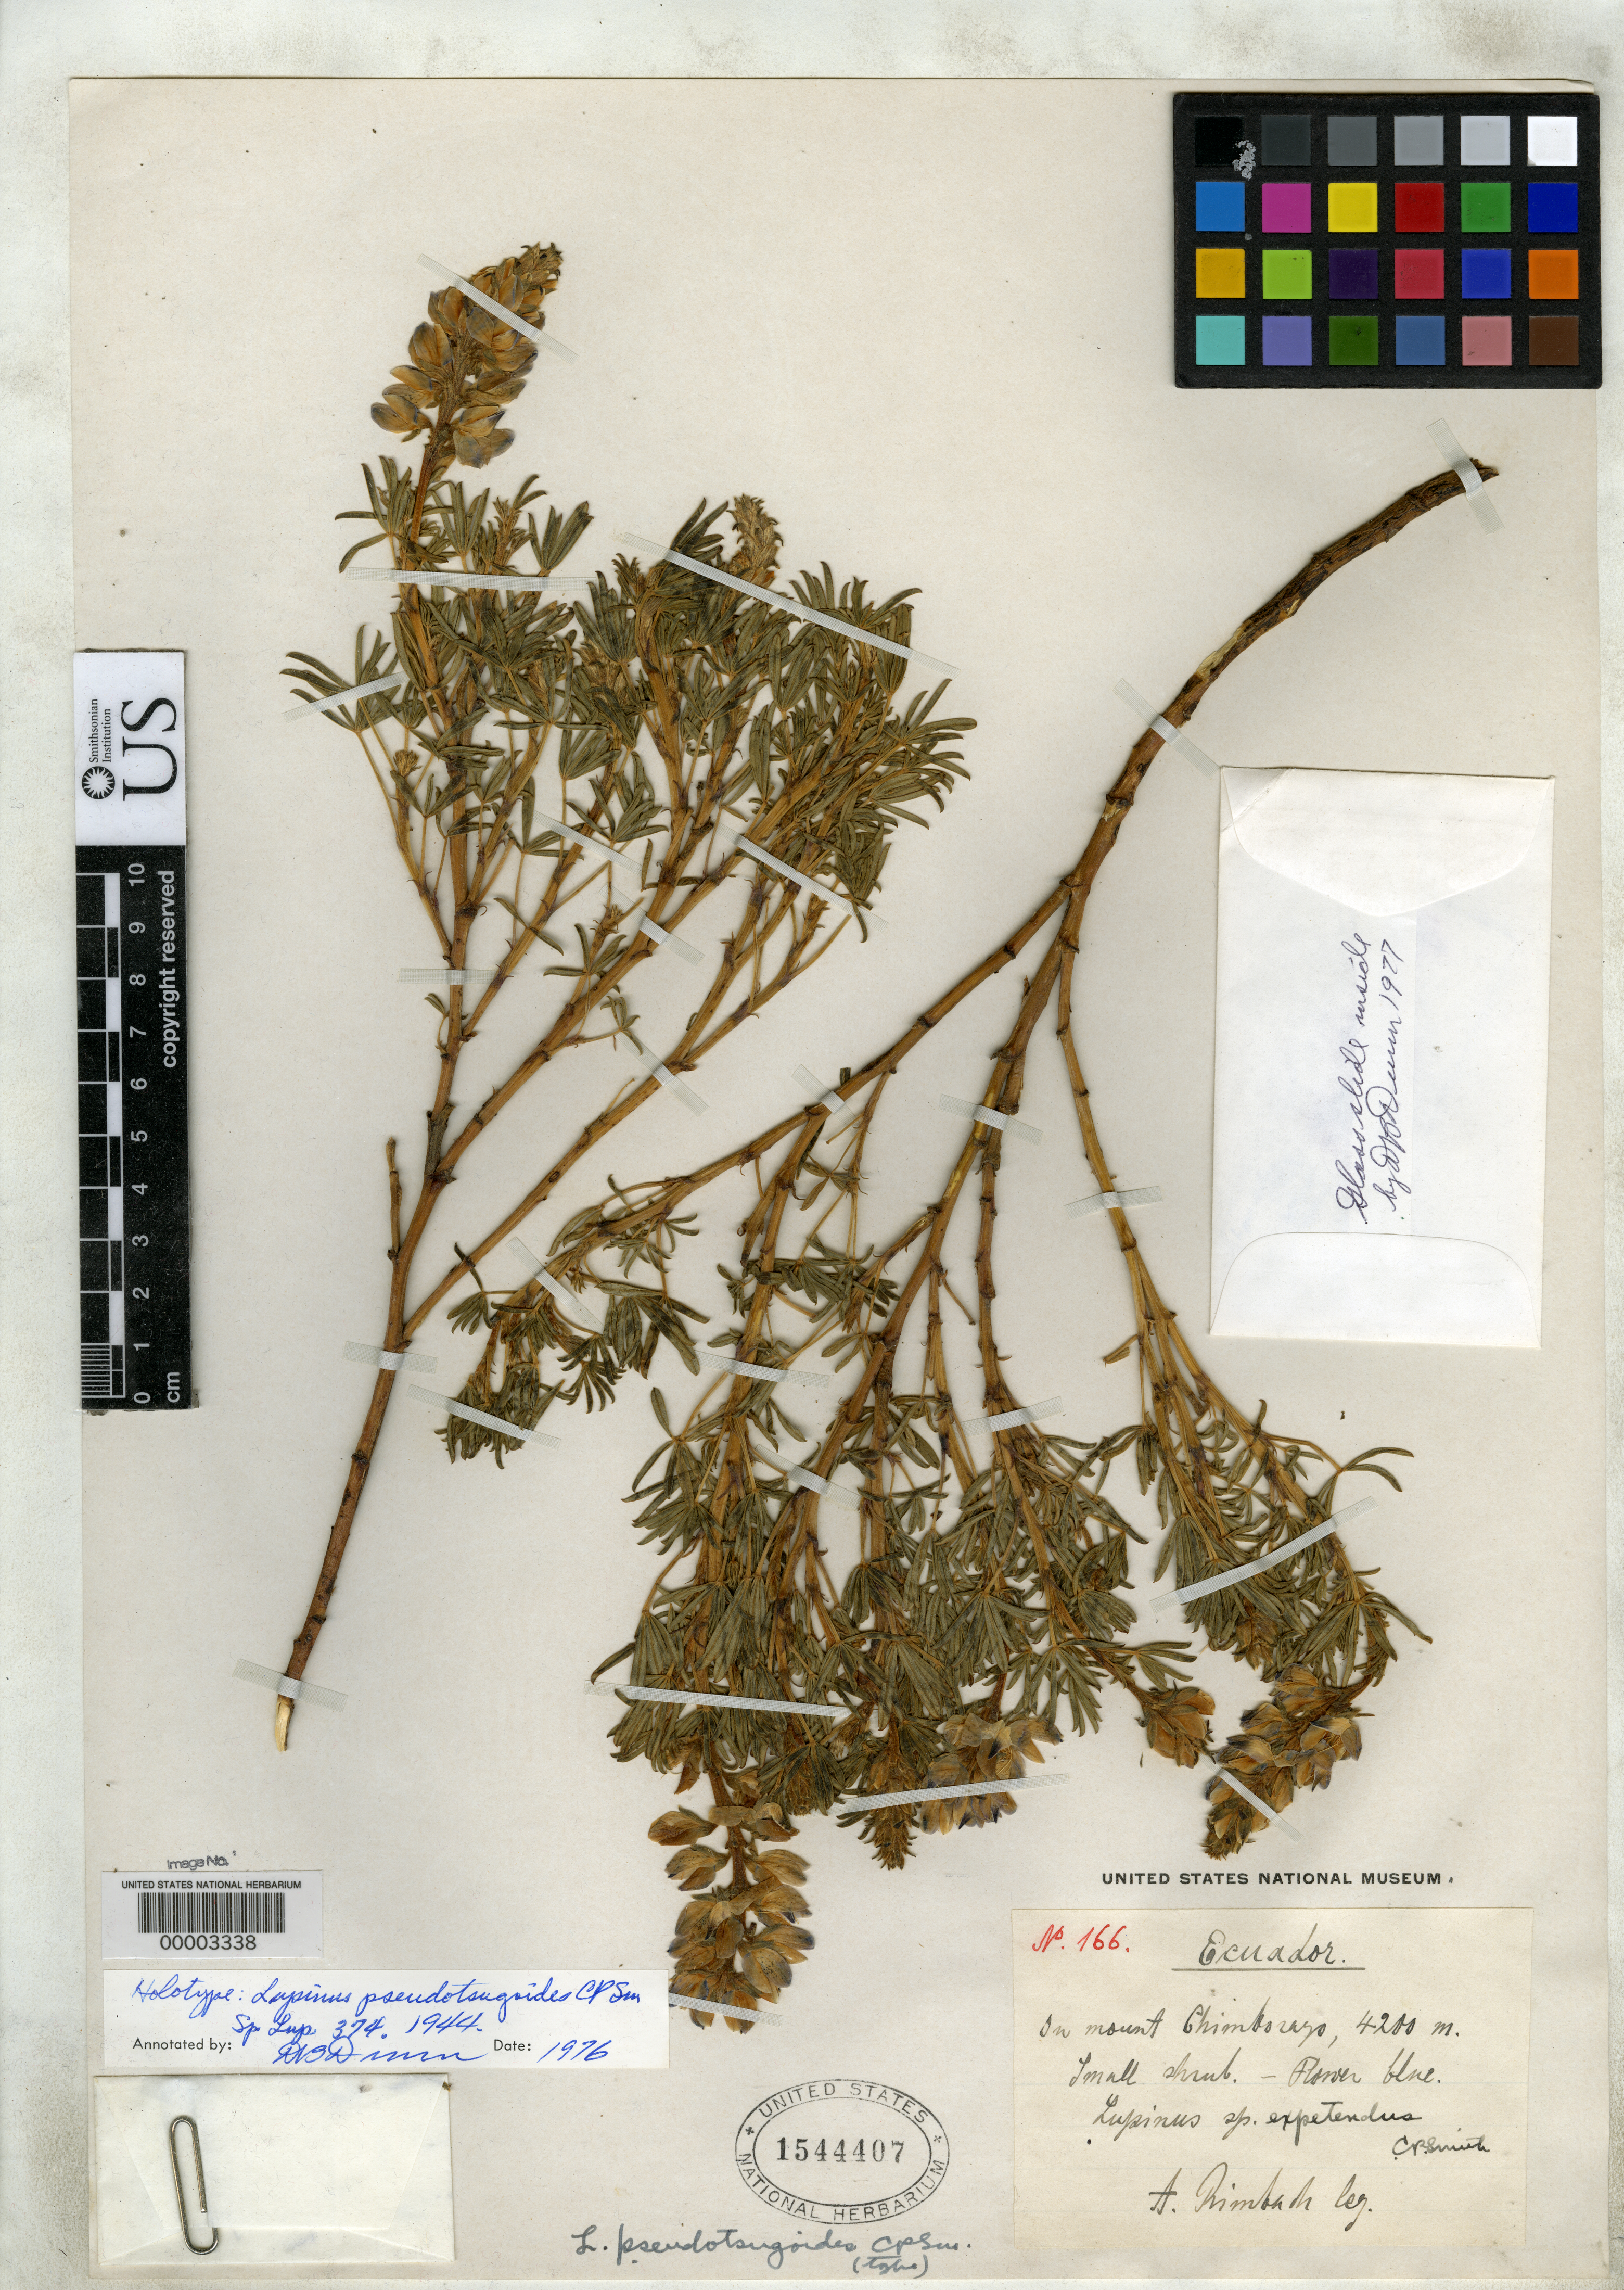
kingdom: Plantae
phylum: Tracheophyta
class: Magnoliopsida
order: Fabales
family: Fabaceae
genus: Lupinus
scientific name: Lupinus pseudotsugoides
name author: C.P. Sm.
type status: Holotype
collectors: A. Rimbach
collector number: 166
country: Ecuador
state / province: Chimborazo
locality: Mt. Chimborazo.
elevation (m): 4200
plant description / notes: Protologue cites type specimen at "h 66" [herbarium 66 = USNH]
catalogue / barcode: US 1544407